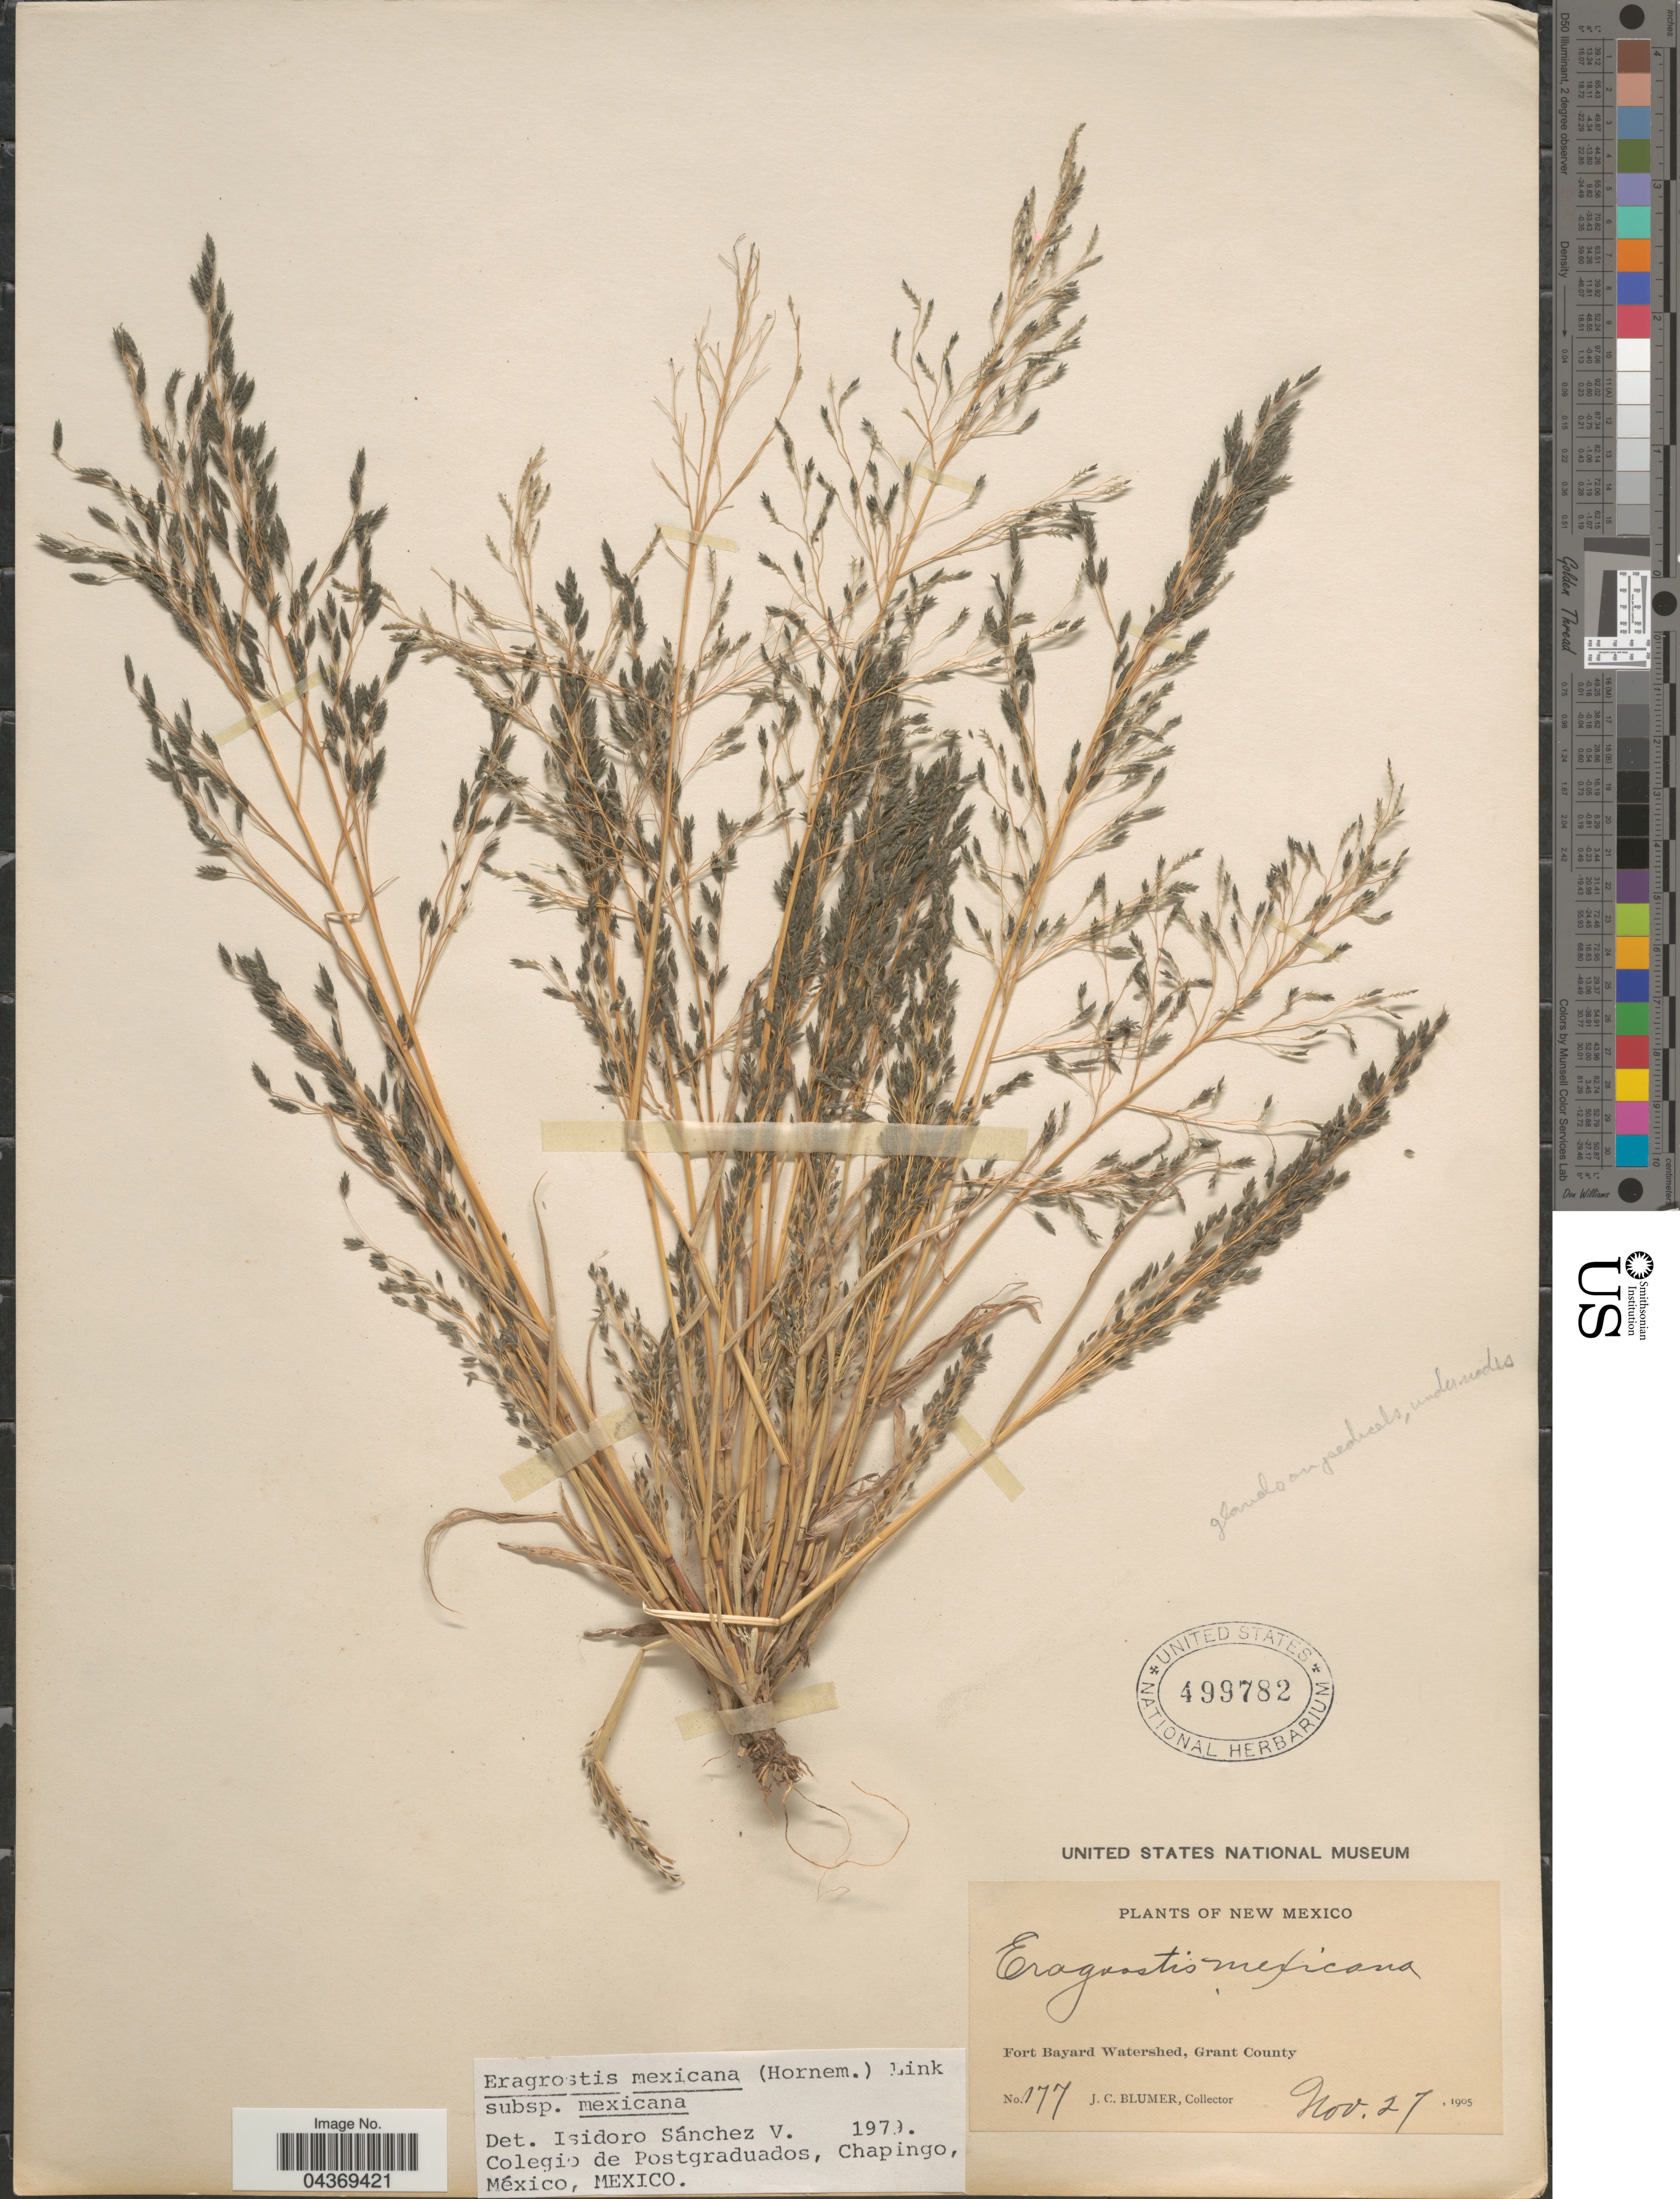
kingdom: Plantae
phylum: Tracheophyta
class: Liliopsida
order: Poales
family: Poaceae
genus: Eragrostis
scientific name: Eragrostis mexicana subsp. mexicana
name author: (Hornem.) Link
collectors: J. C. Blumer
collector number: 177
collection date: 1905-11-27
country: United States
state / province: New Mexico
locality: Fort Bayard Watershed, Grant County.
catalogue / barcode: US 499782